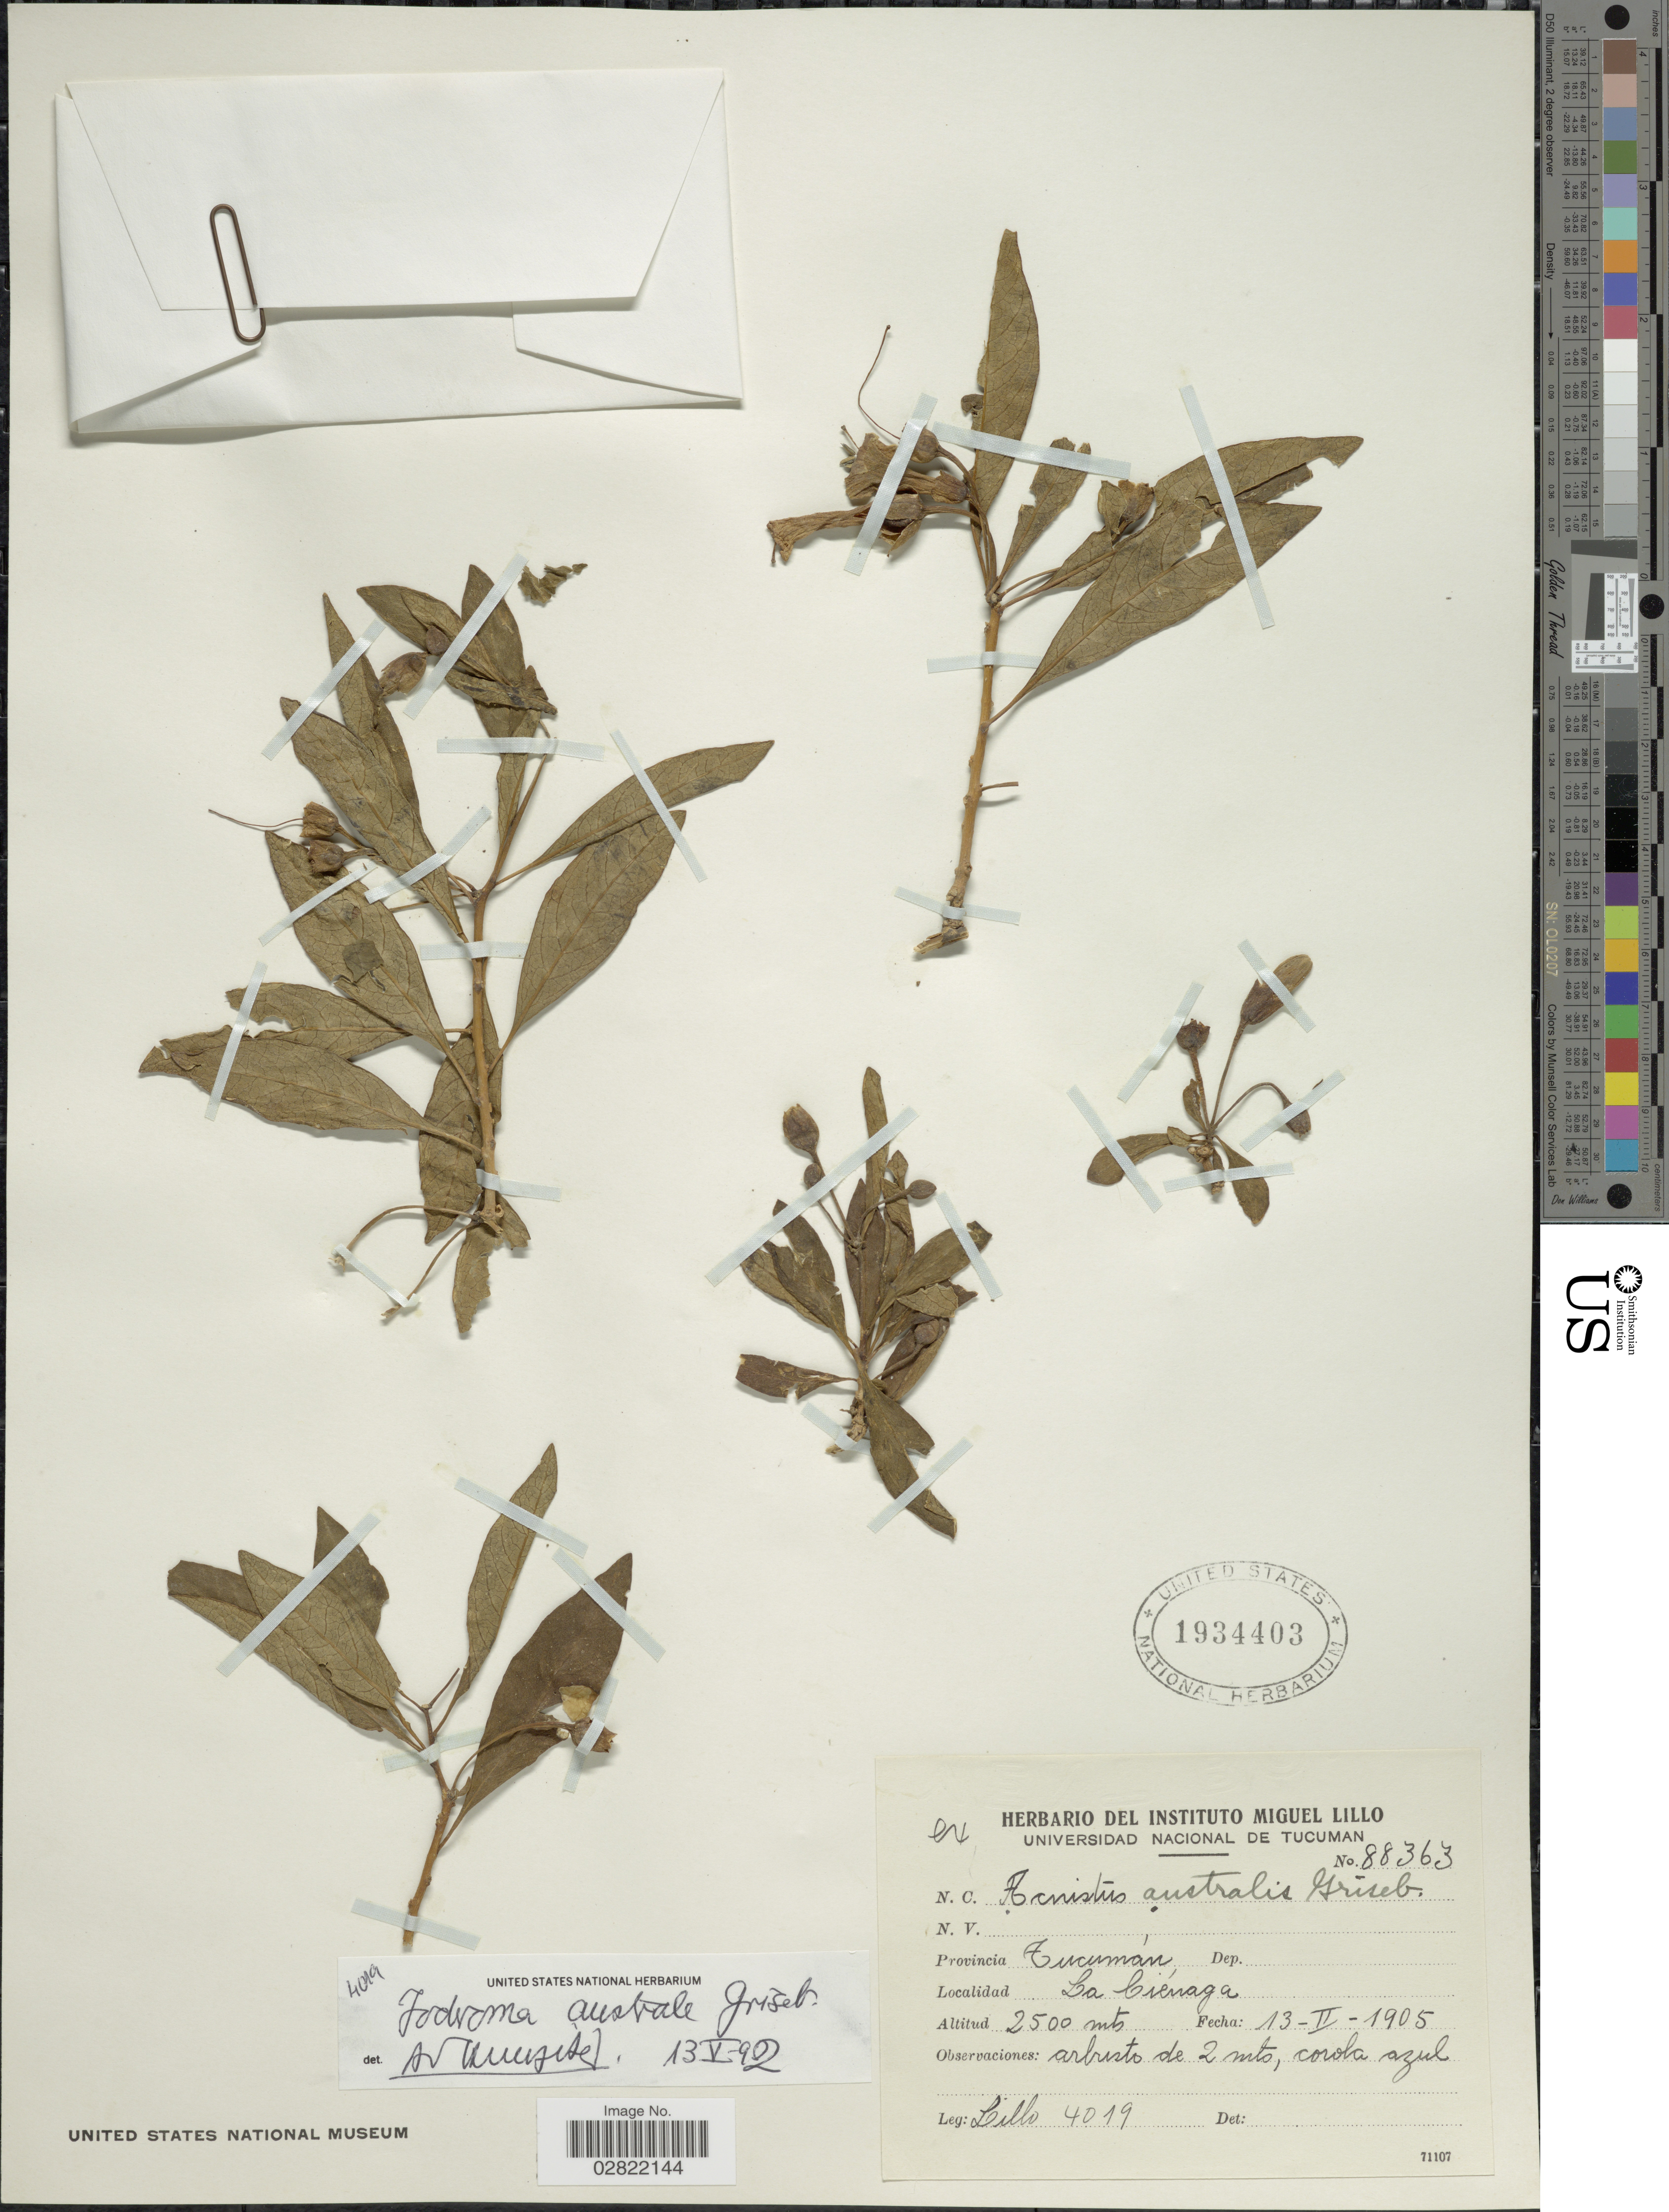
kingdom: Plantae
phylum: Tracheophyta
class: Magnoliopsida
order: Solanales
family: Solanaceae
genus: Iochroma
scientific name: Iochroma australe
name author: Griseb.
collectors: M. Lillo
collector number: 4019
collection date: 1905-02-13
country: Argentina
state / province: Tucuman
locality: Provincia Tucumán, La Ciénaga.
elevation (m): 2500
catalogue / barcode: US 1934403